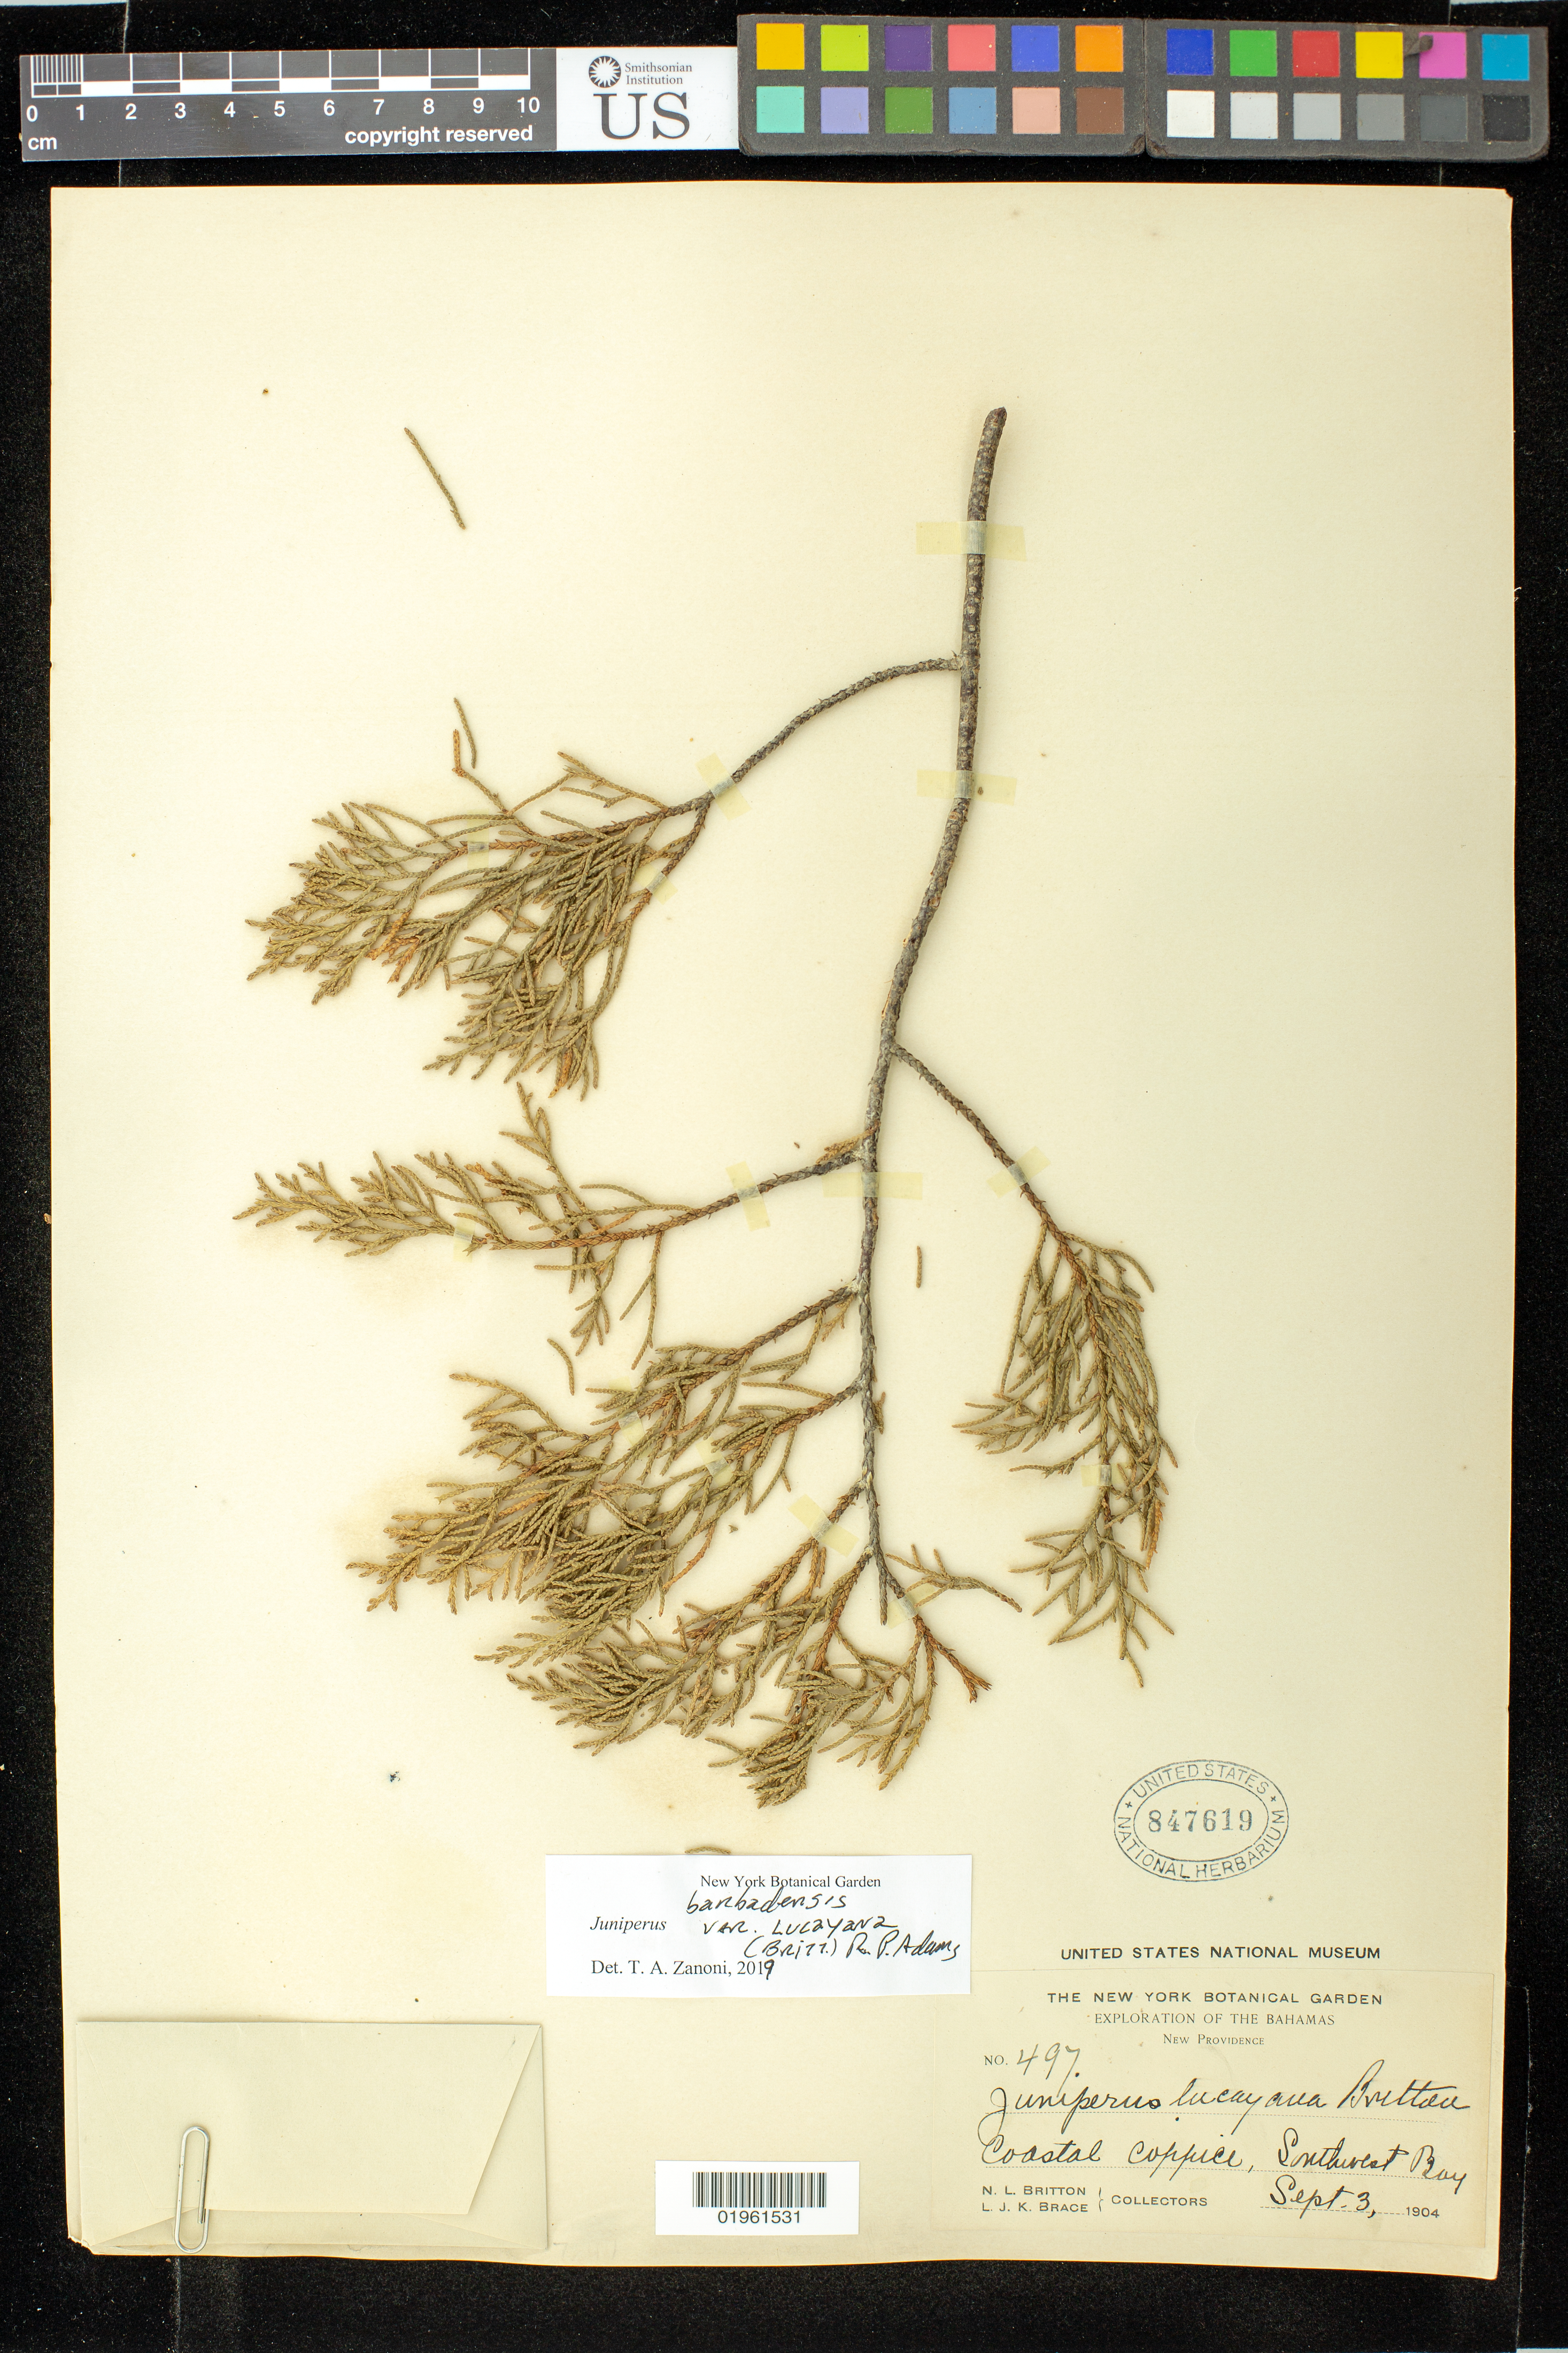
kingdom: Plantae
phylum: Tracheophyta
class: Pinopsida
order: Pinales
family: Cupressaceae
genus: Juniperus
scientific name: Juniperus barbadensis var. lucayana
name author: (Britton) R.P. Adams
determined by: Zanoni, T. A., (NY), New York Botanical Garden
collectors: N. Britton & L. J. K. Brace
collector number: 497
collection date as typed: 03 Sep 1904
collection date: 1904-09-03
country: Bahamas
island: New Providence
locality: Southwest Bay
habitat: coastal coppice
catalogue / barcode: US 847619